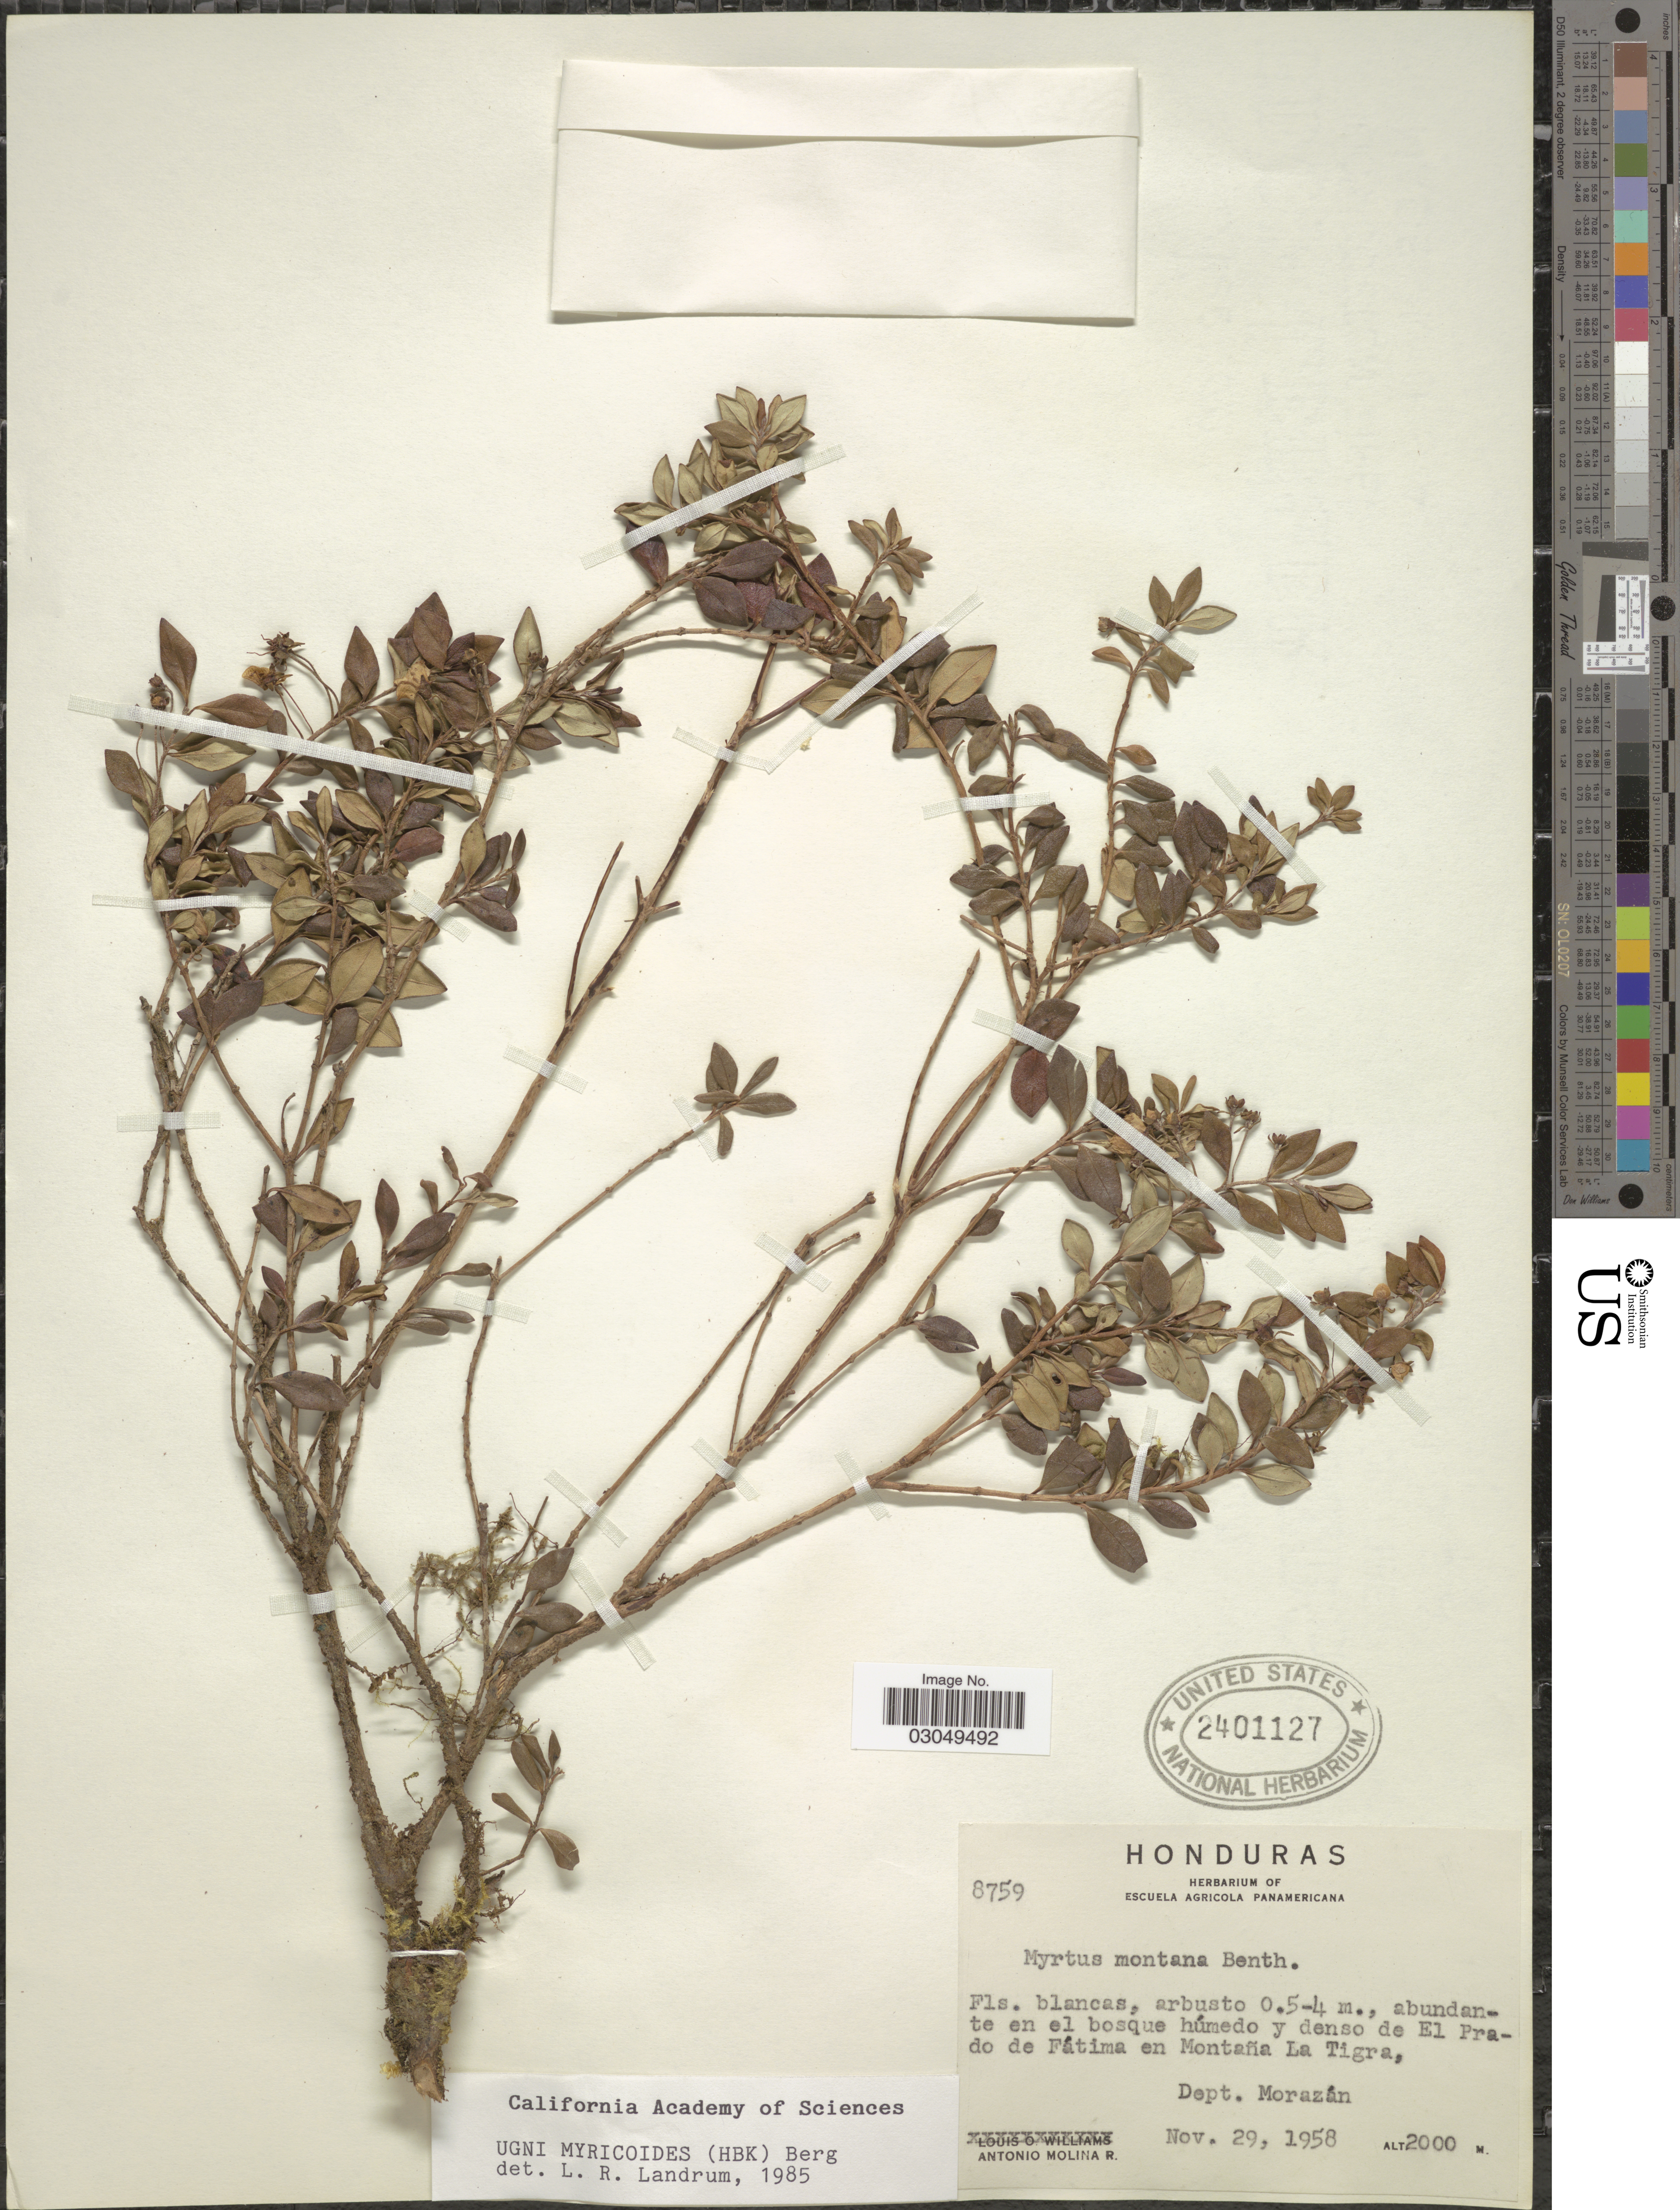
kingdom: Plantae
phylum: Tracheophyta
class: Magnoliopsida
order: Myrtales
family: Myrtaceae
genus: Ugni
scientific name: Ugni myricoides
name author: (Kunth) O. Berg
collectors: A. Molina R.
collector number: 8759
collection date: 1958-11-29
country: Honduras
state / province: Fco. Morazán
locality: Abundante en el bosque húmedo y denso de El Prado de Fátima en Montaña La Tigra, Dept. Morazán.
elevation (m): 2000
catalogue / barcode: US 2401127